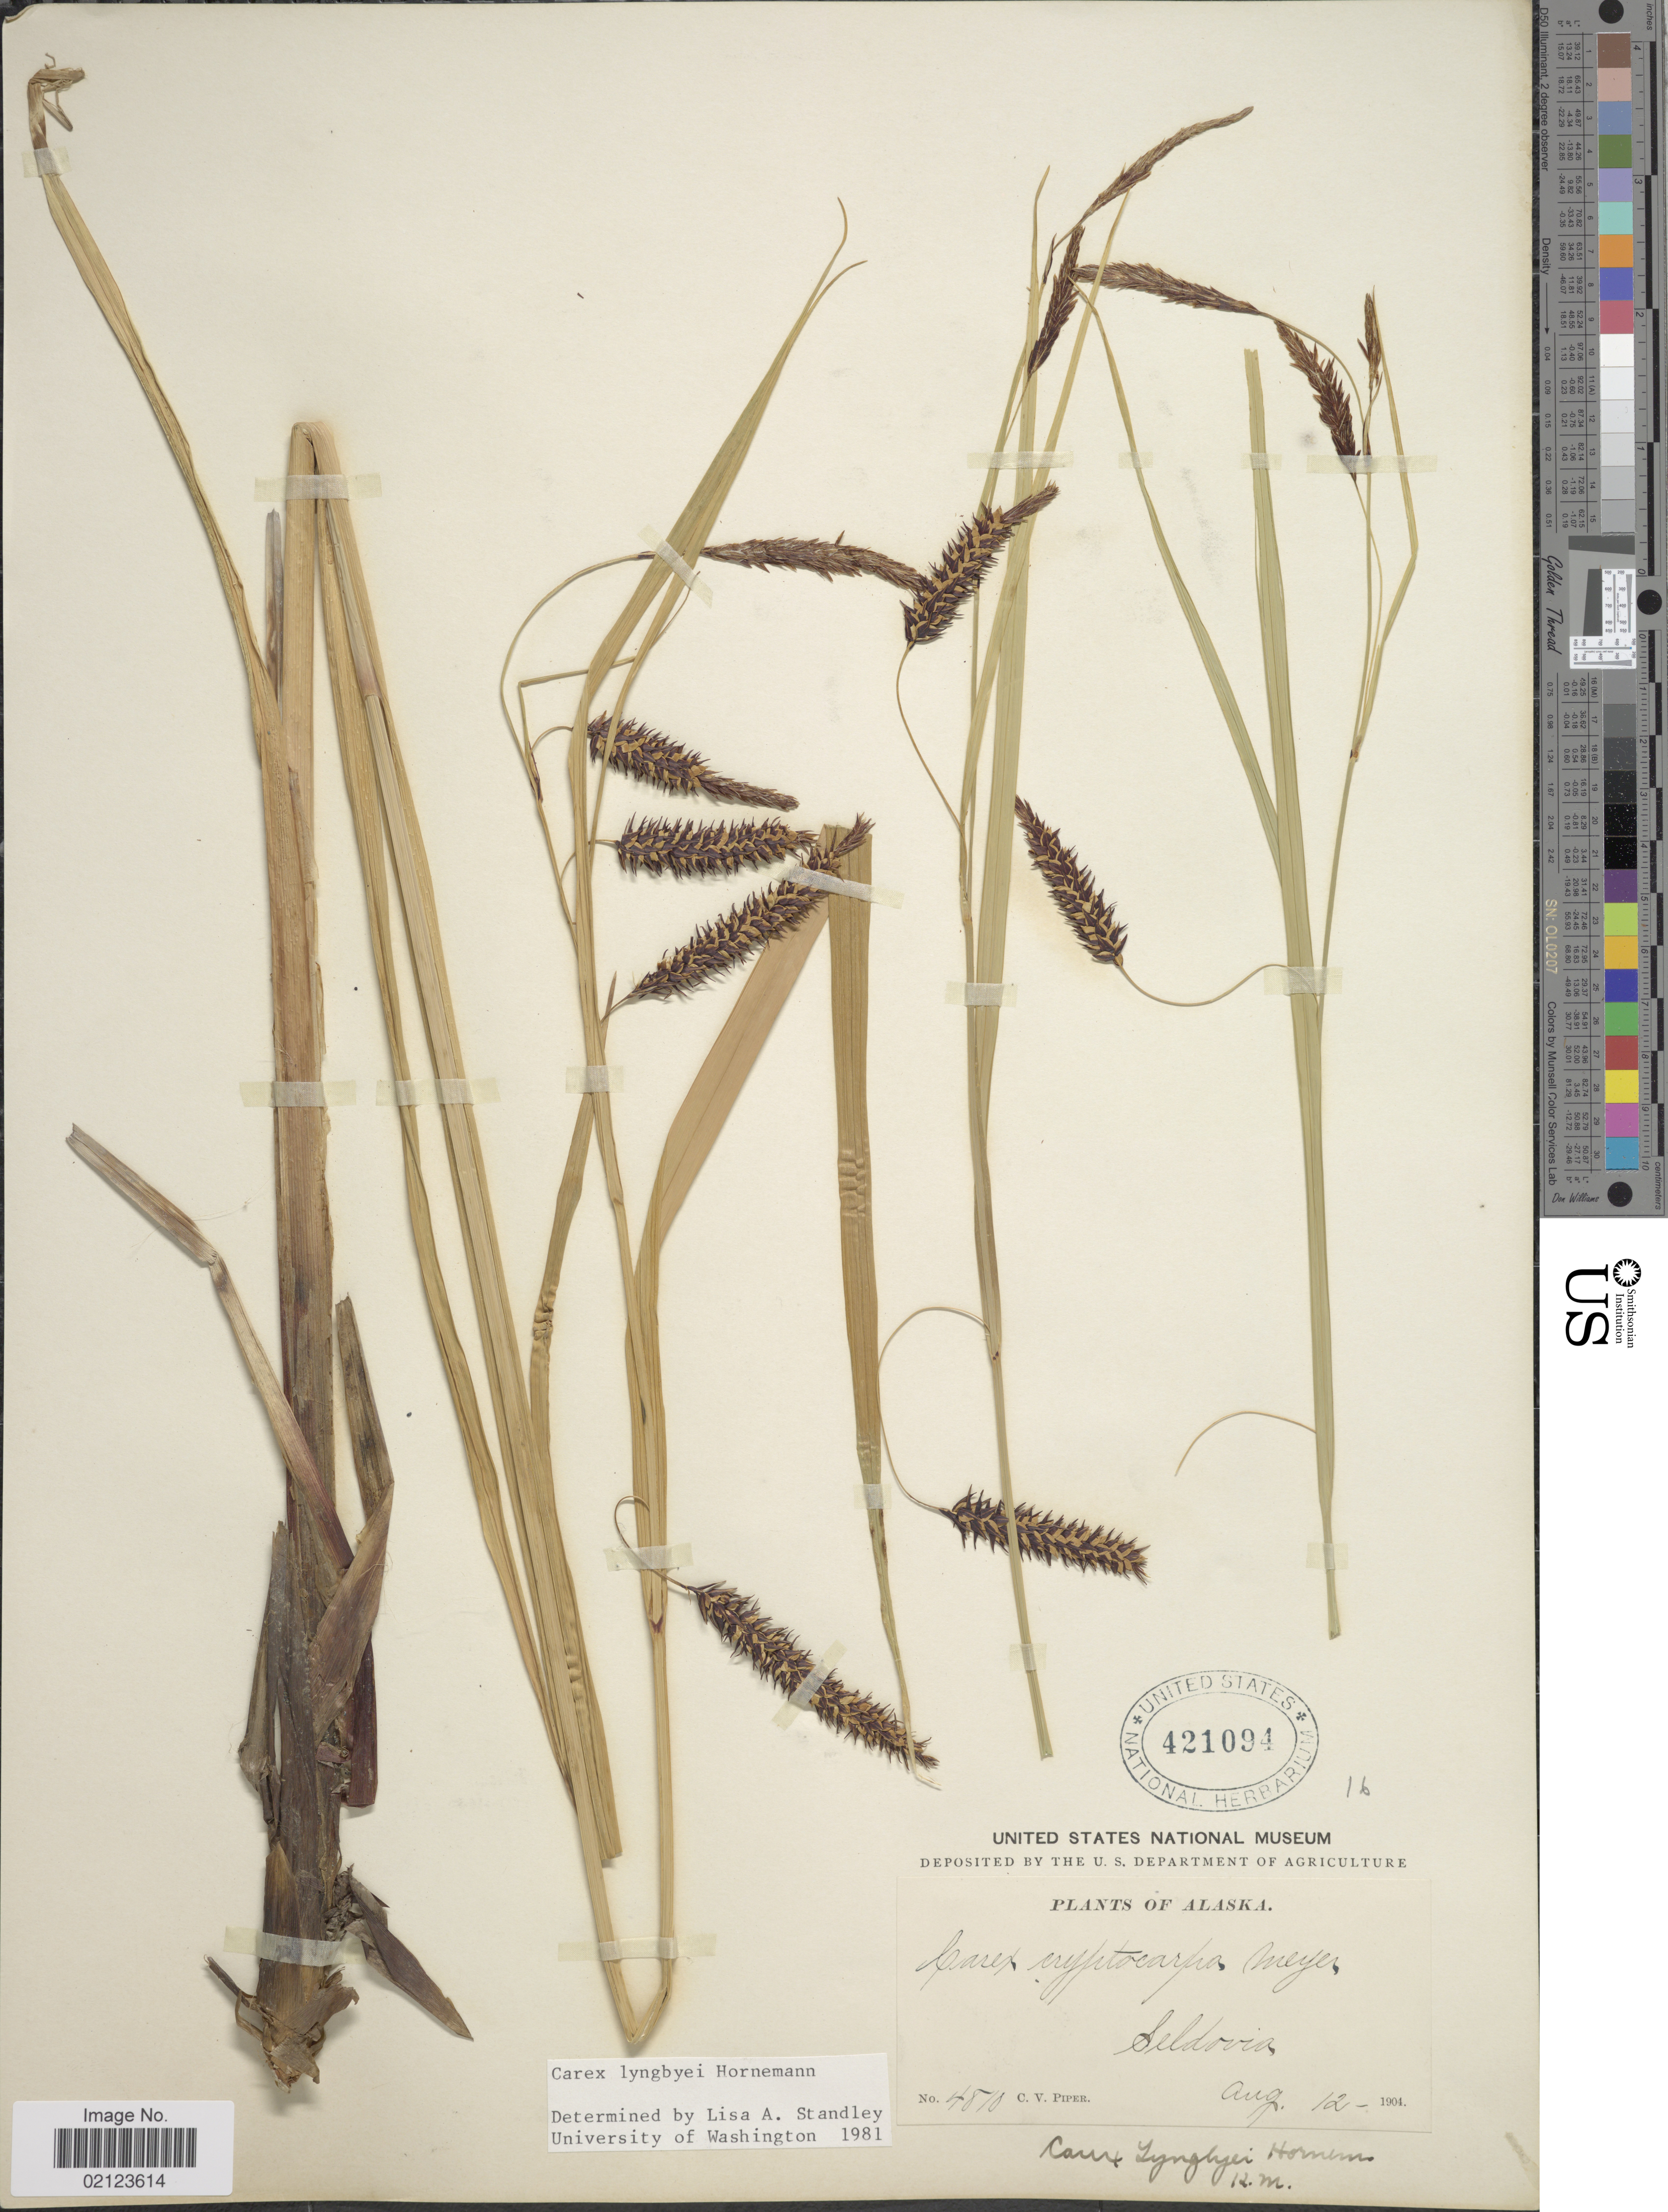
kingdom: Plantae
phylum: Tracheophyta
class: Liliopsida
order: Poales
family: Cyperaceae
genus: Carex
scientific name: Carex lyngbyei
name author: Hornem.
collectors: C. V. Piper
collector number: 4810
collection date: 1904-08-12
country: United States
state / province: Alaska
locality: Seldovia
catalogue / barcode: US 421094